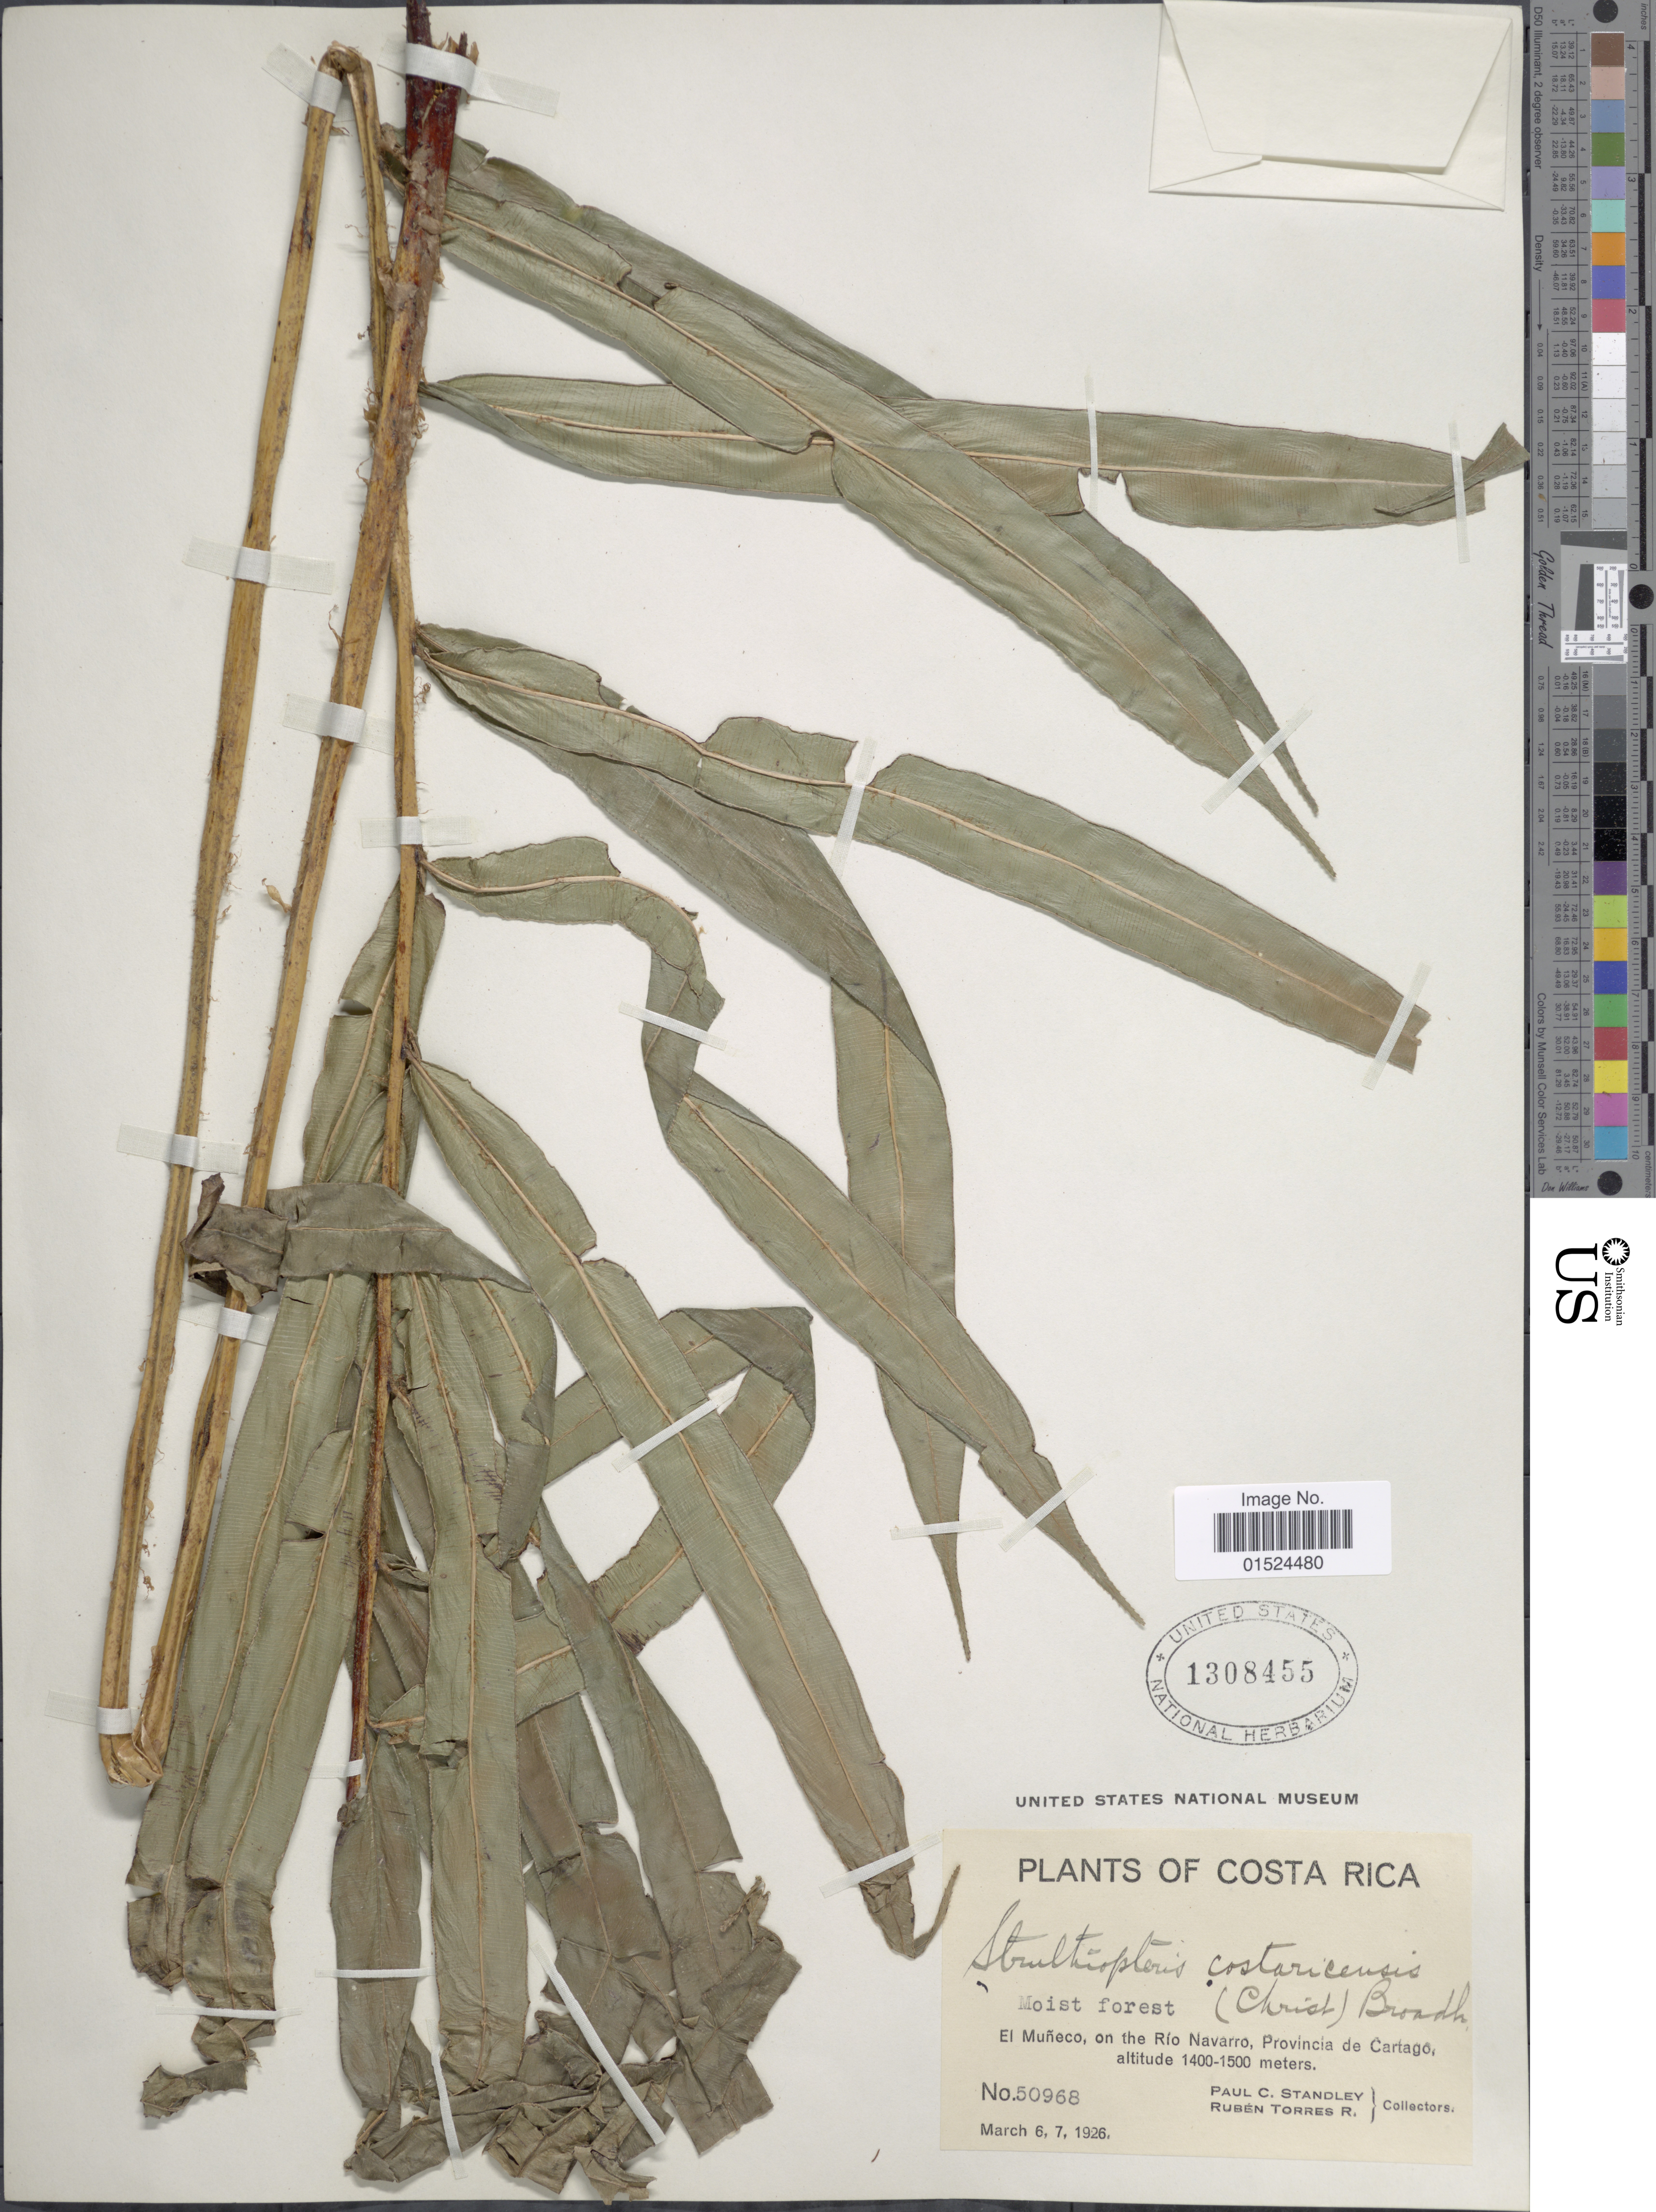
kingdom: Plantae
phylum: Tracheophyta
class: Polypodiopsida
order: Polypodiales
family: Blechnaceae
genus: Blechnum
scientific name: Blechnum schiedeanum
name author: (Schltdl. ex C. Presl) Hieron.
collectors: P. C. Standley & R. Torres Rojas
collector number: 50968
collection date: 1926-03-06/1926-03-07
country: Costa Rica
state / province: Cartago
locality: El Muñeco, on the río Navarro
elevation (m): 1400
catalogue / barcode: US 1308455